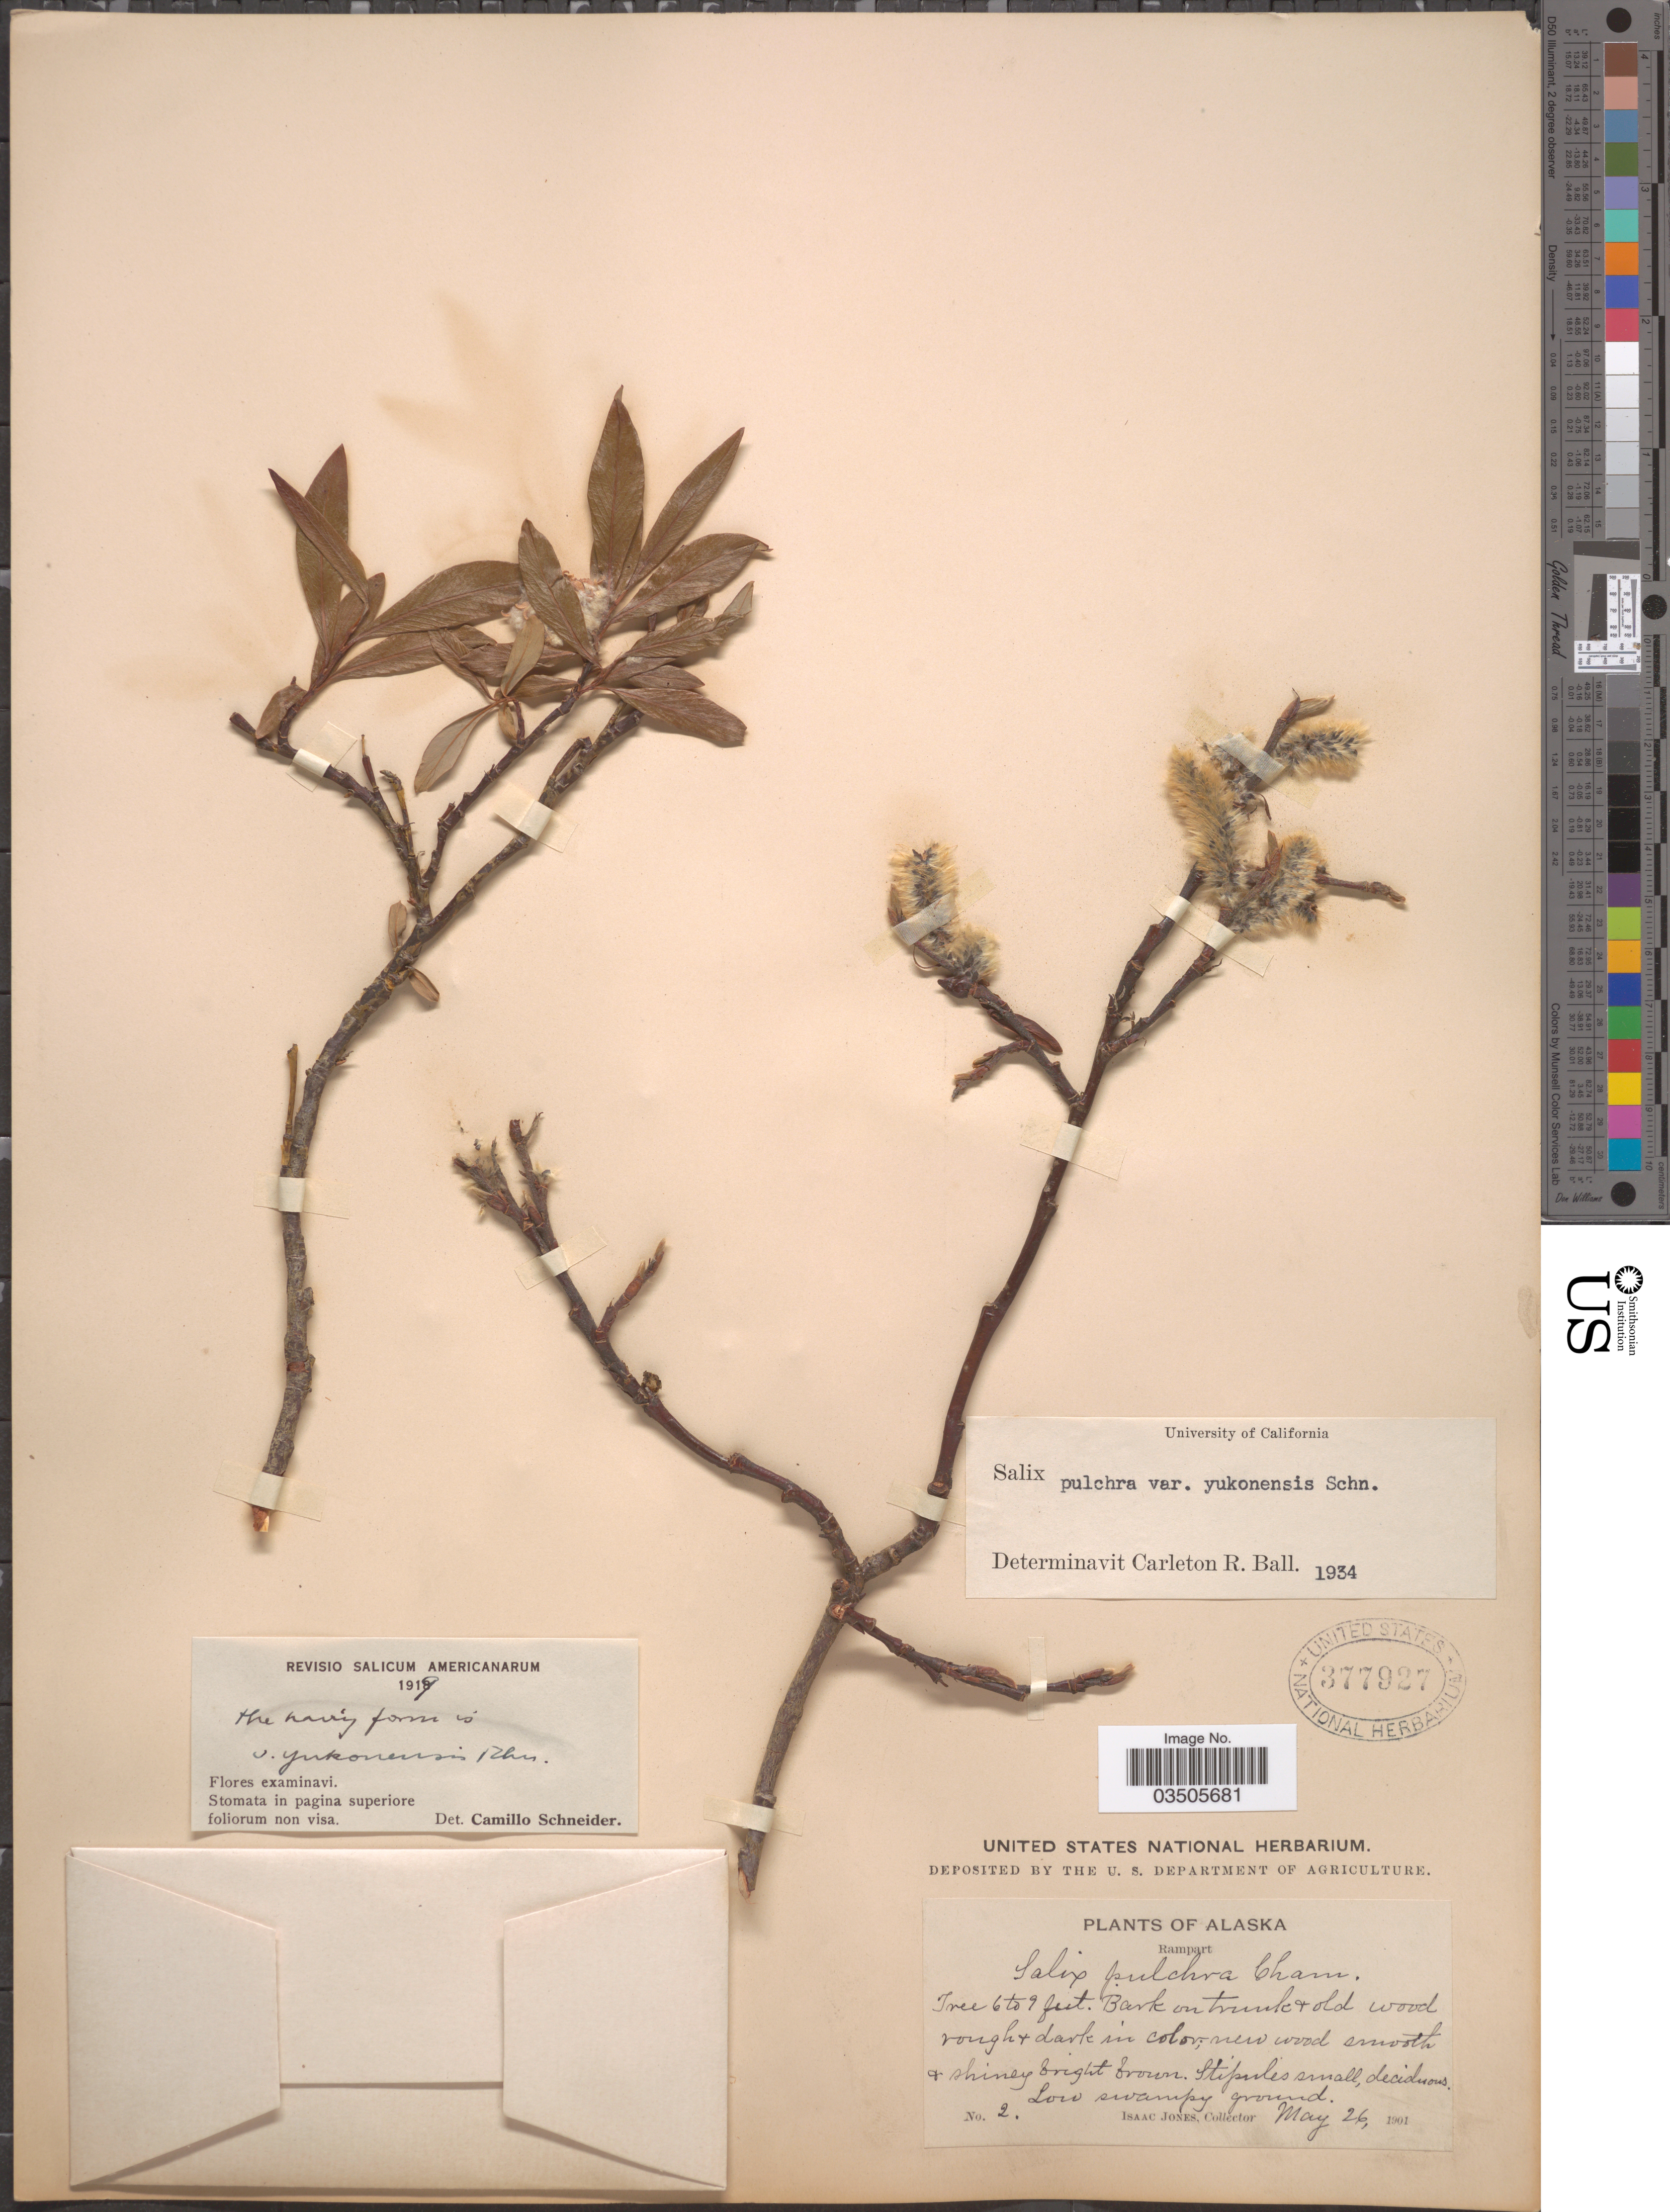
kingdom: Plantae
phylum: Tracheophyta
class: Magnoliopsida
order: Malpighiales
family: Salicaceae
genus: Salix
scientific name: Salix pulchra var. yukonensis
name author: C.K. Schneid.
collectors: I. Jones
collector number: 2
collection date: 1901-05-26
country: United States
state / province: Alaska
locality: Rampart.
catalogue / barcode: US 377927